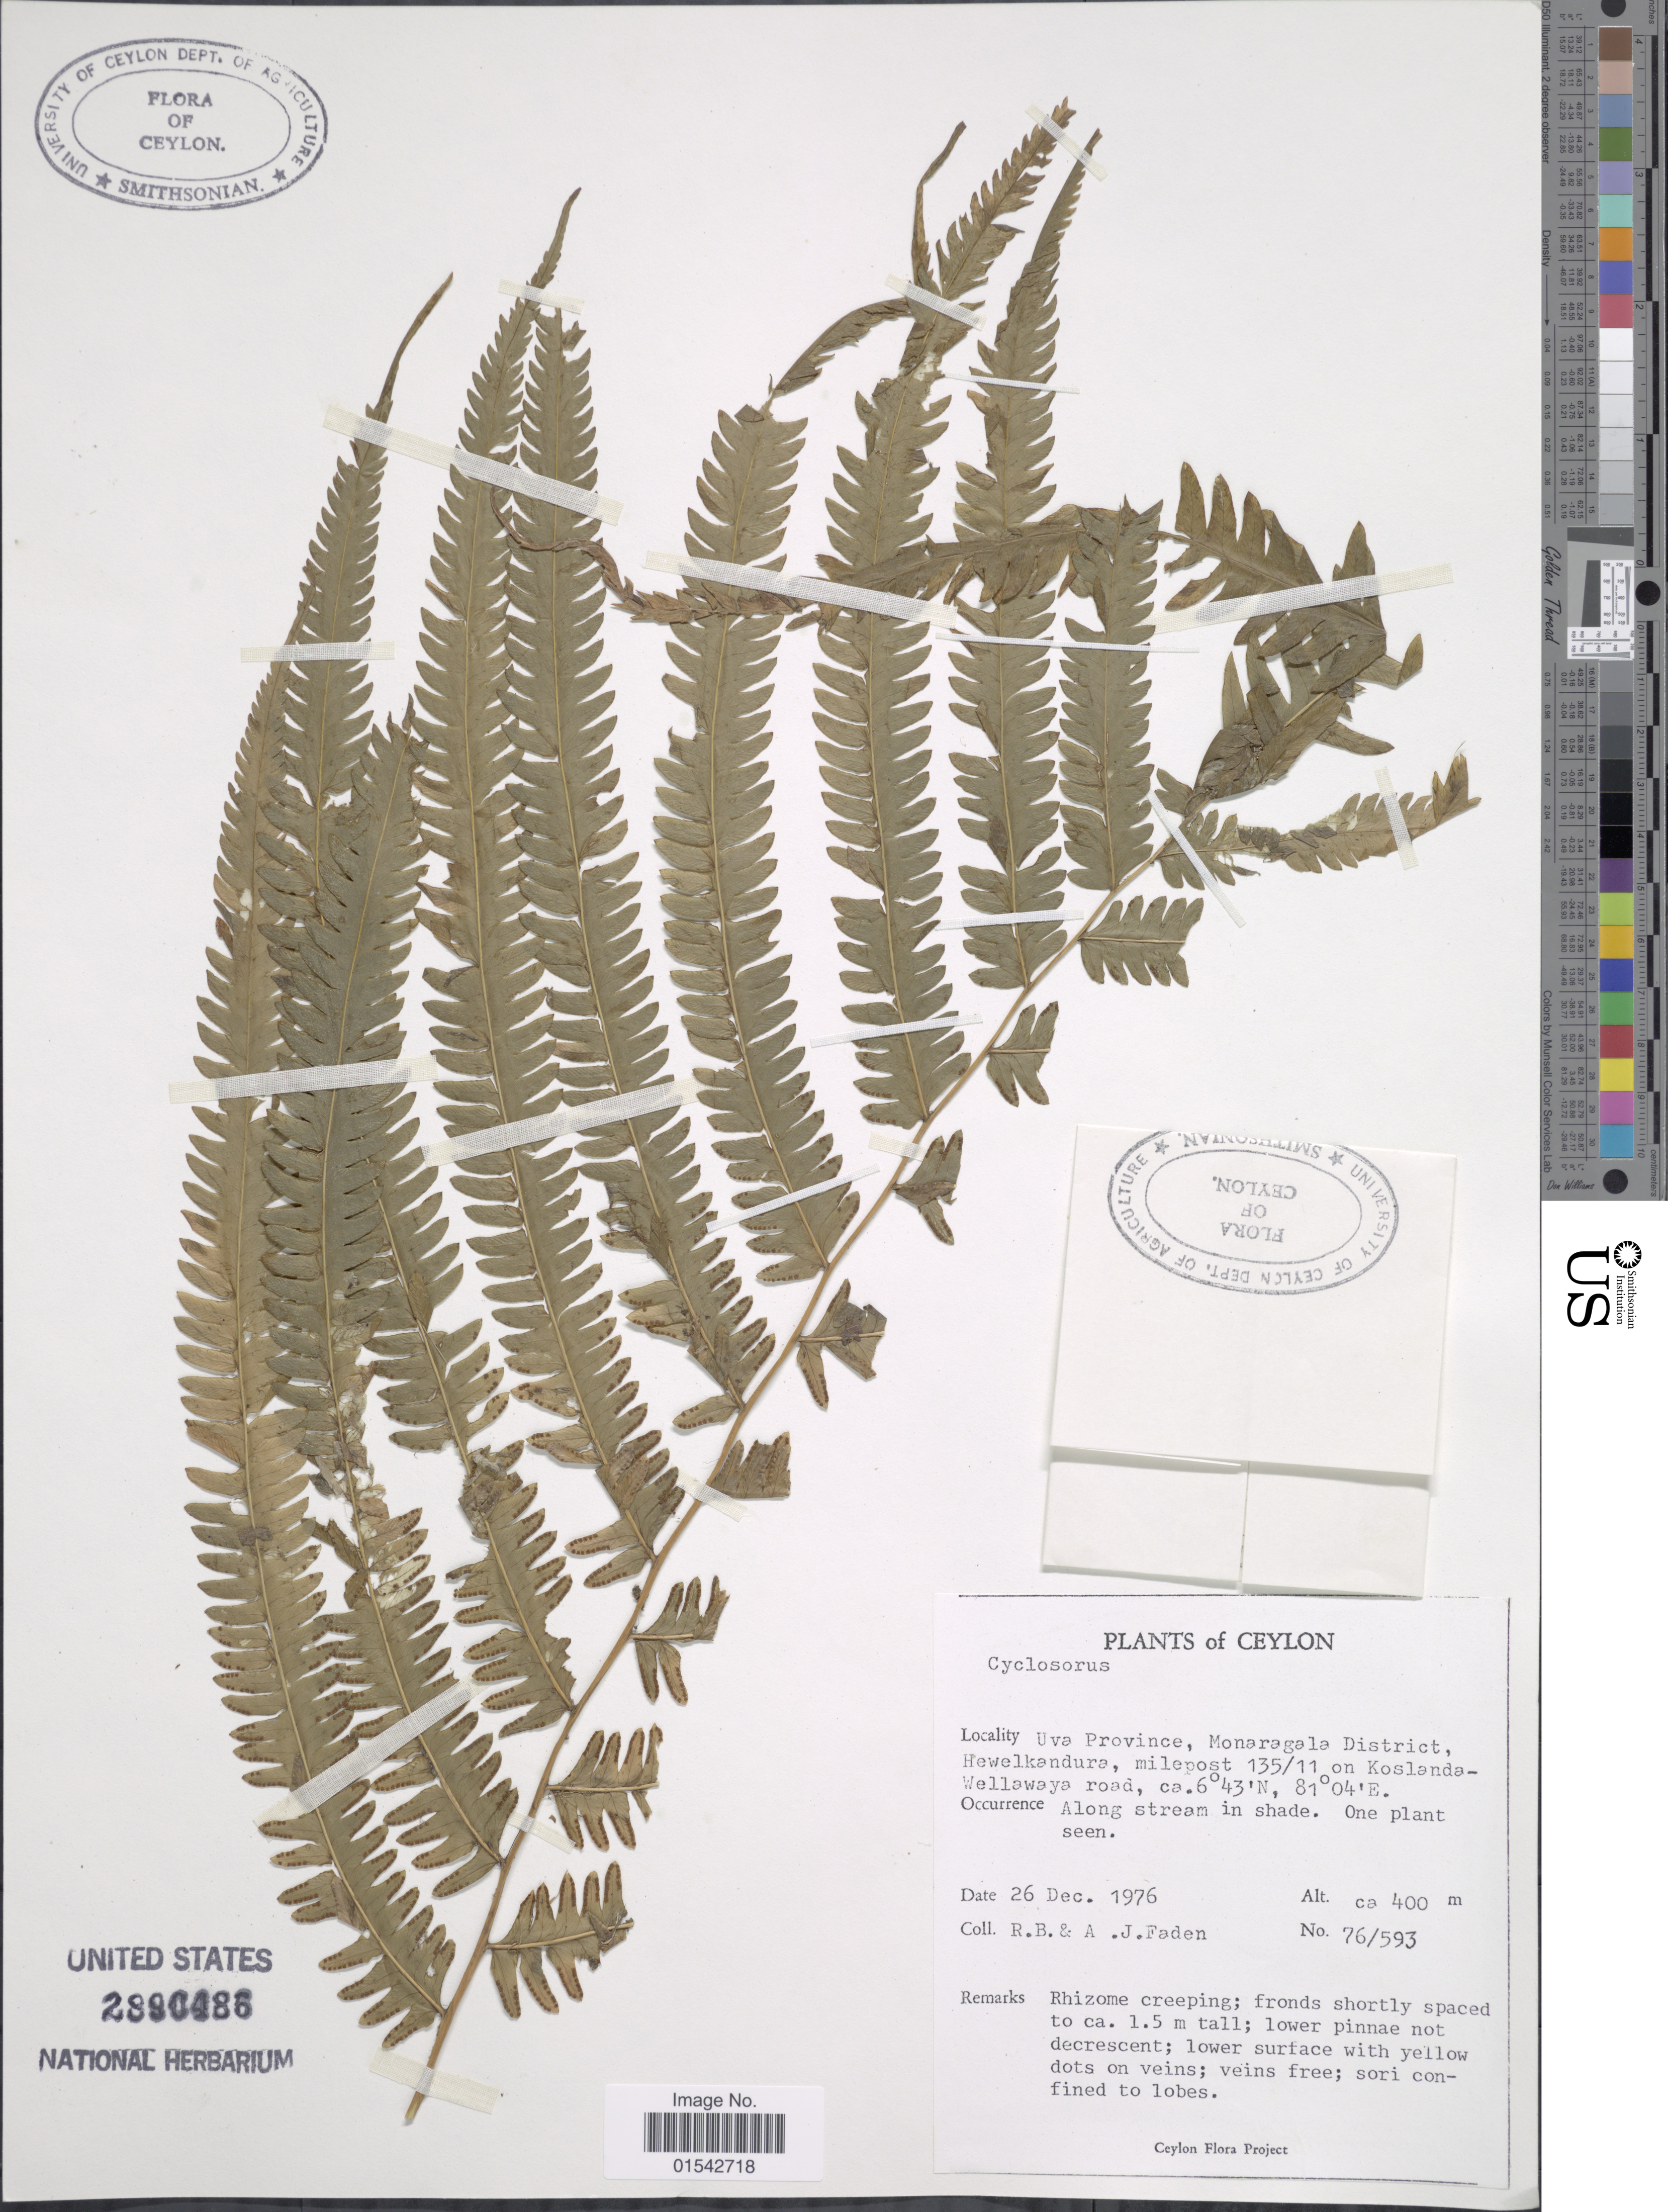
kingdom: Plantae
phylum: Tracheophyta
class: Polypodiopsida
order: Polypodiales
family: Thelypteridaceae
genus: Cyclosorus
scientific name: Cyclosorus sp.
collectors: R. B. Faden & A. J. Faden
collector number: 76/593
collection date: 1976-12-26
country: Sri Lanka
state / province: Uva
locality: Ceylon, Uva Province, Monaragala District, Hewelkandura, milepost 135/11 on Koslanda-Wellaya road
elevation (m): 400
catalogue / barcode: US 2890486